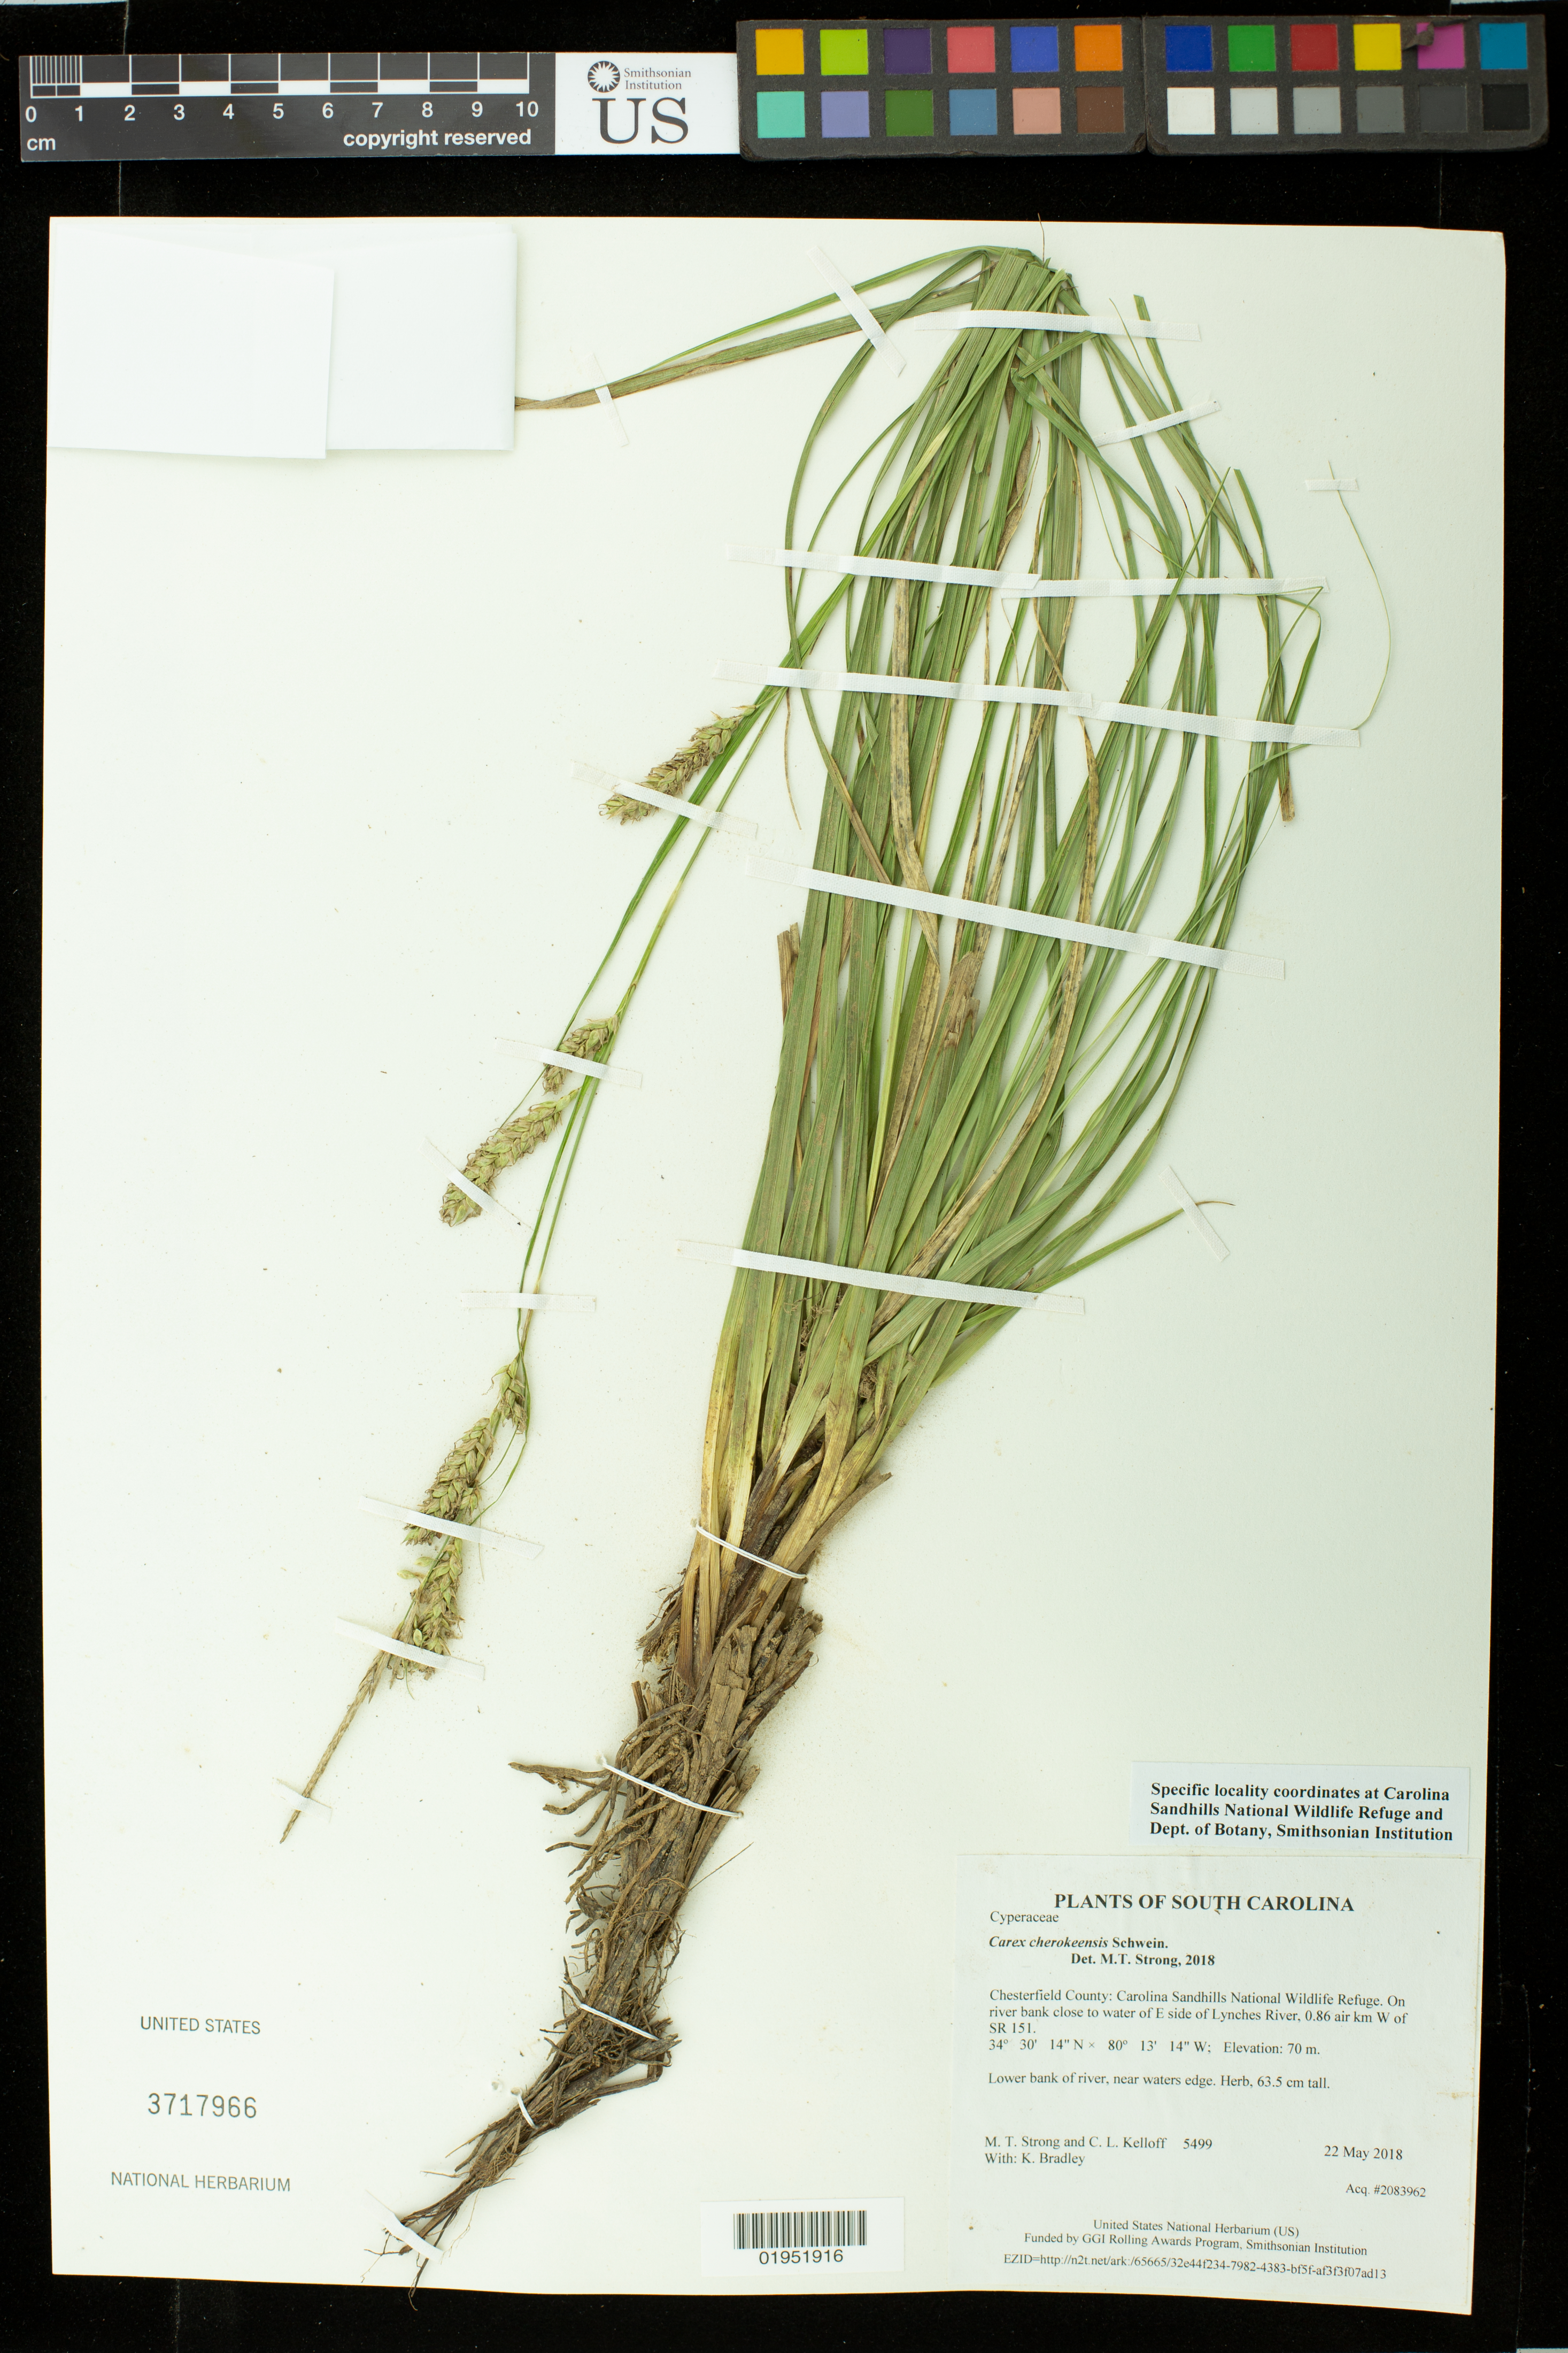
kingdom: Plantae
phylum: Tracheophyta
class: Liliopsida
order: Poales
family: Cyperaceae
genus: Carex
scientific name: Carex cherokeensis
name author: Schwein.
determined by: Strong, Mark T., (BOT), Smithsonian Institution - National Museum of Natural History (UNITED STATES)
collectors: M. T. Strong, C. L. Kelloff & K. Bradley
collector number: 5499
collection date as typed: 22 May 2018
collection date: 2018-05-22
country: United States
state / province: South Carolina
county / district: Chesterfield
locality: Carolina Sandhills National Wildlife Refuge. On river bank close to water of E side of Lynches River, 0.86 air km W of SR 151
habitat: Banks of river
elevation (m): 70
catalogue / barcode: US 3717966